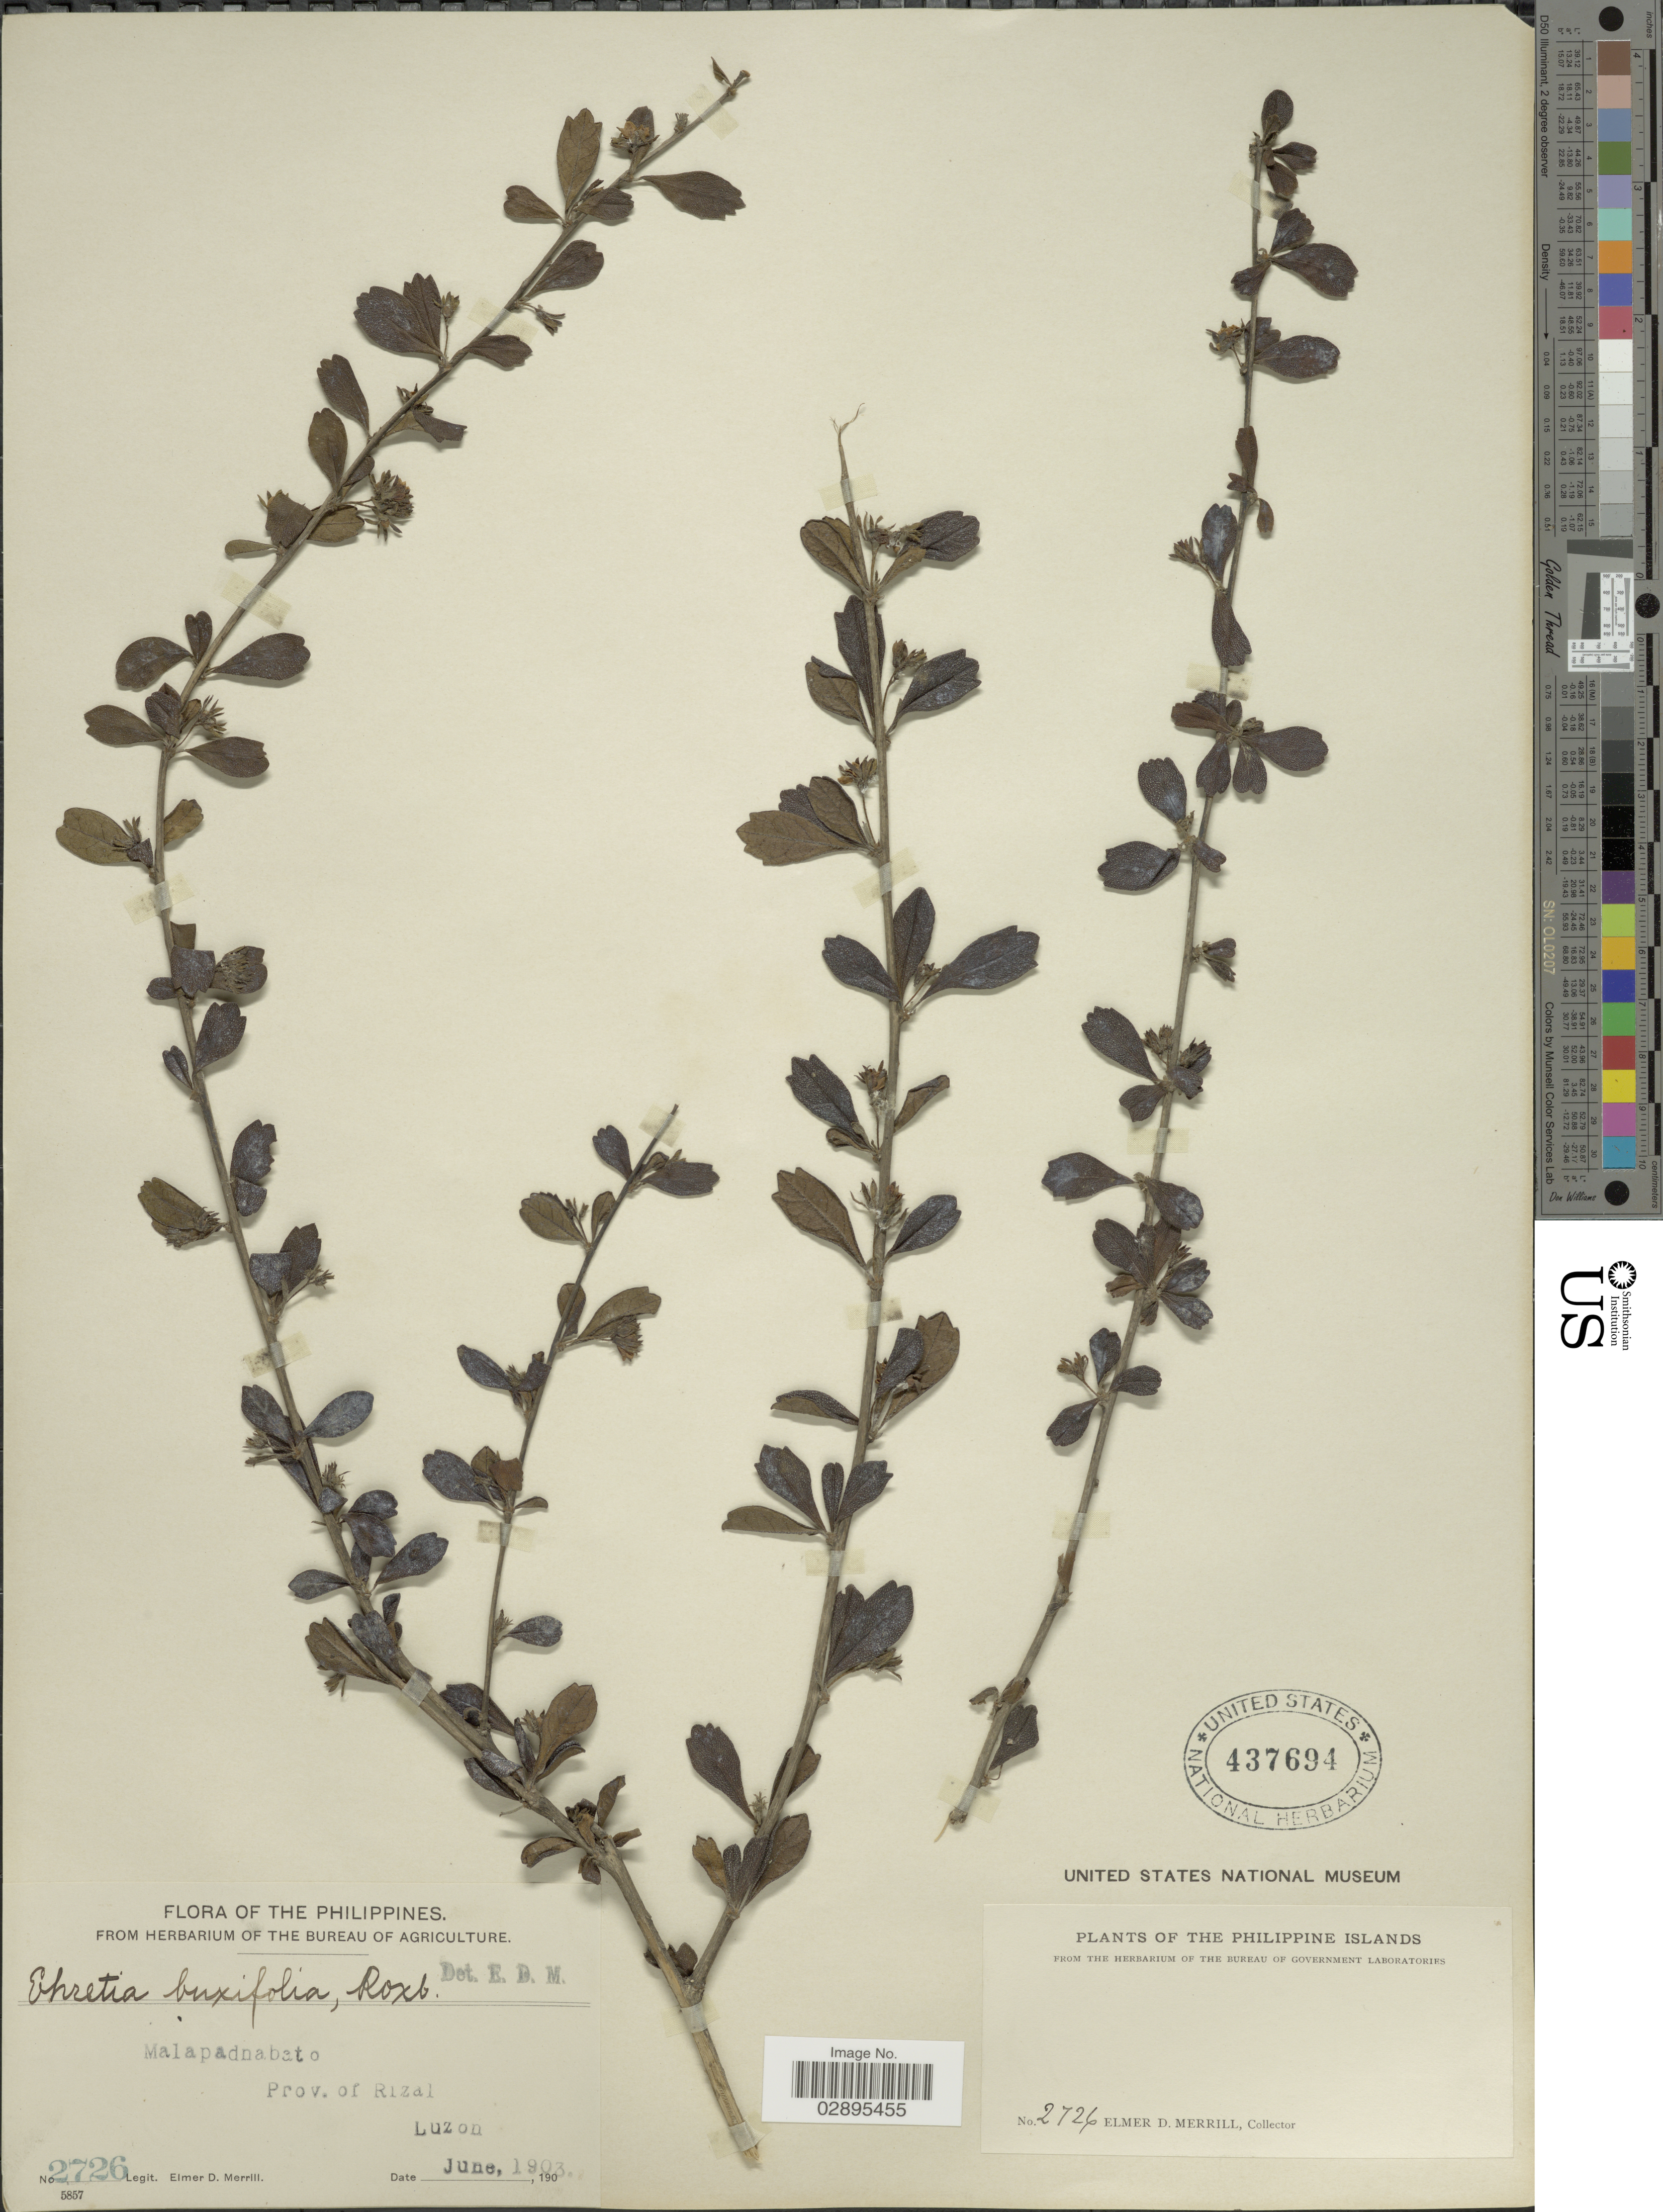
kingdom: Plantae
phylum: Tracheophyta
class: Magnoliopsida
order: Boraginales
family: Ehretiaceae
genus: Ehretia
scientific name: Ehretia microphylla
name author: Lam.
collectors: E. D. Merrill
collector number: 2726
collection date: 1903-06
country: Philippines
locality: Malapadnabato. Prov. of Rizal, Luzon.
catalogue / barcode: US 437694